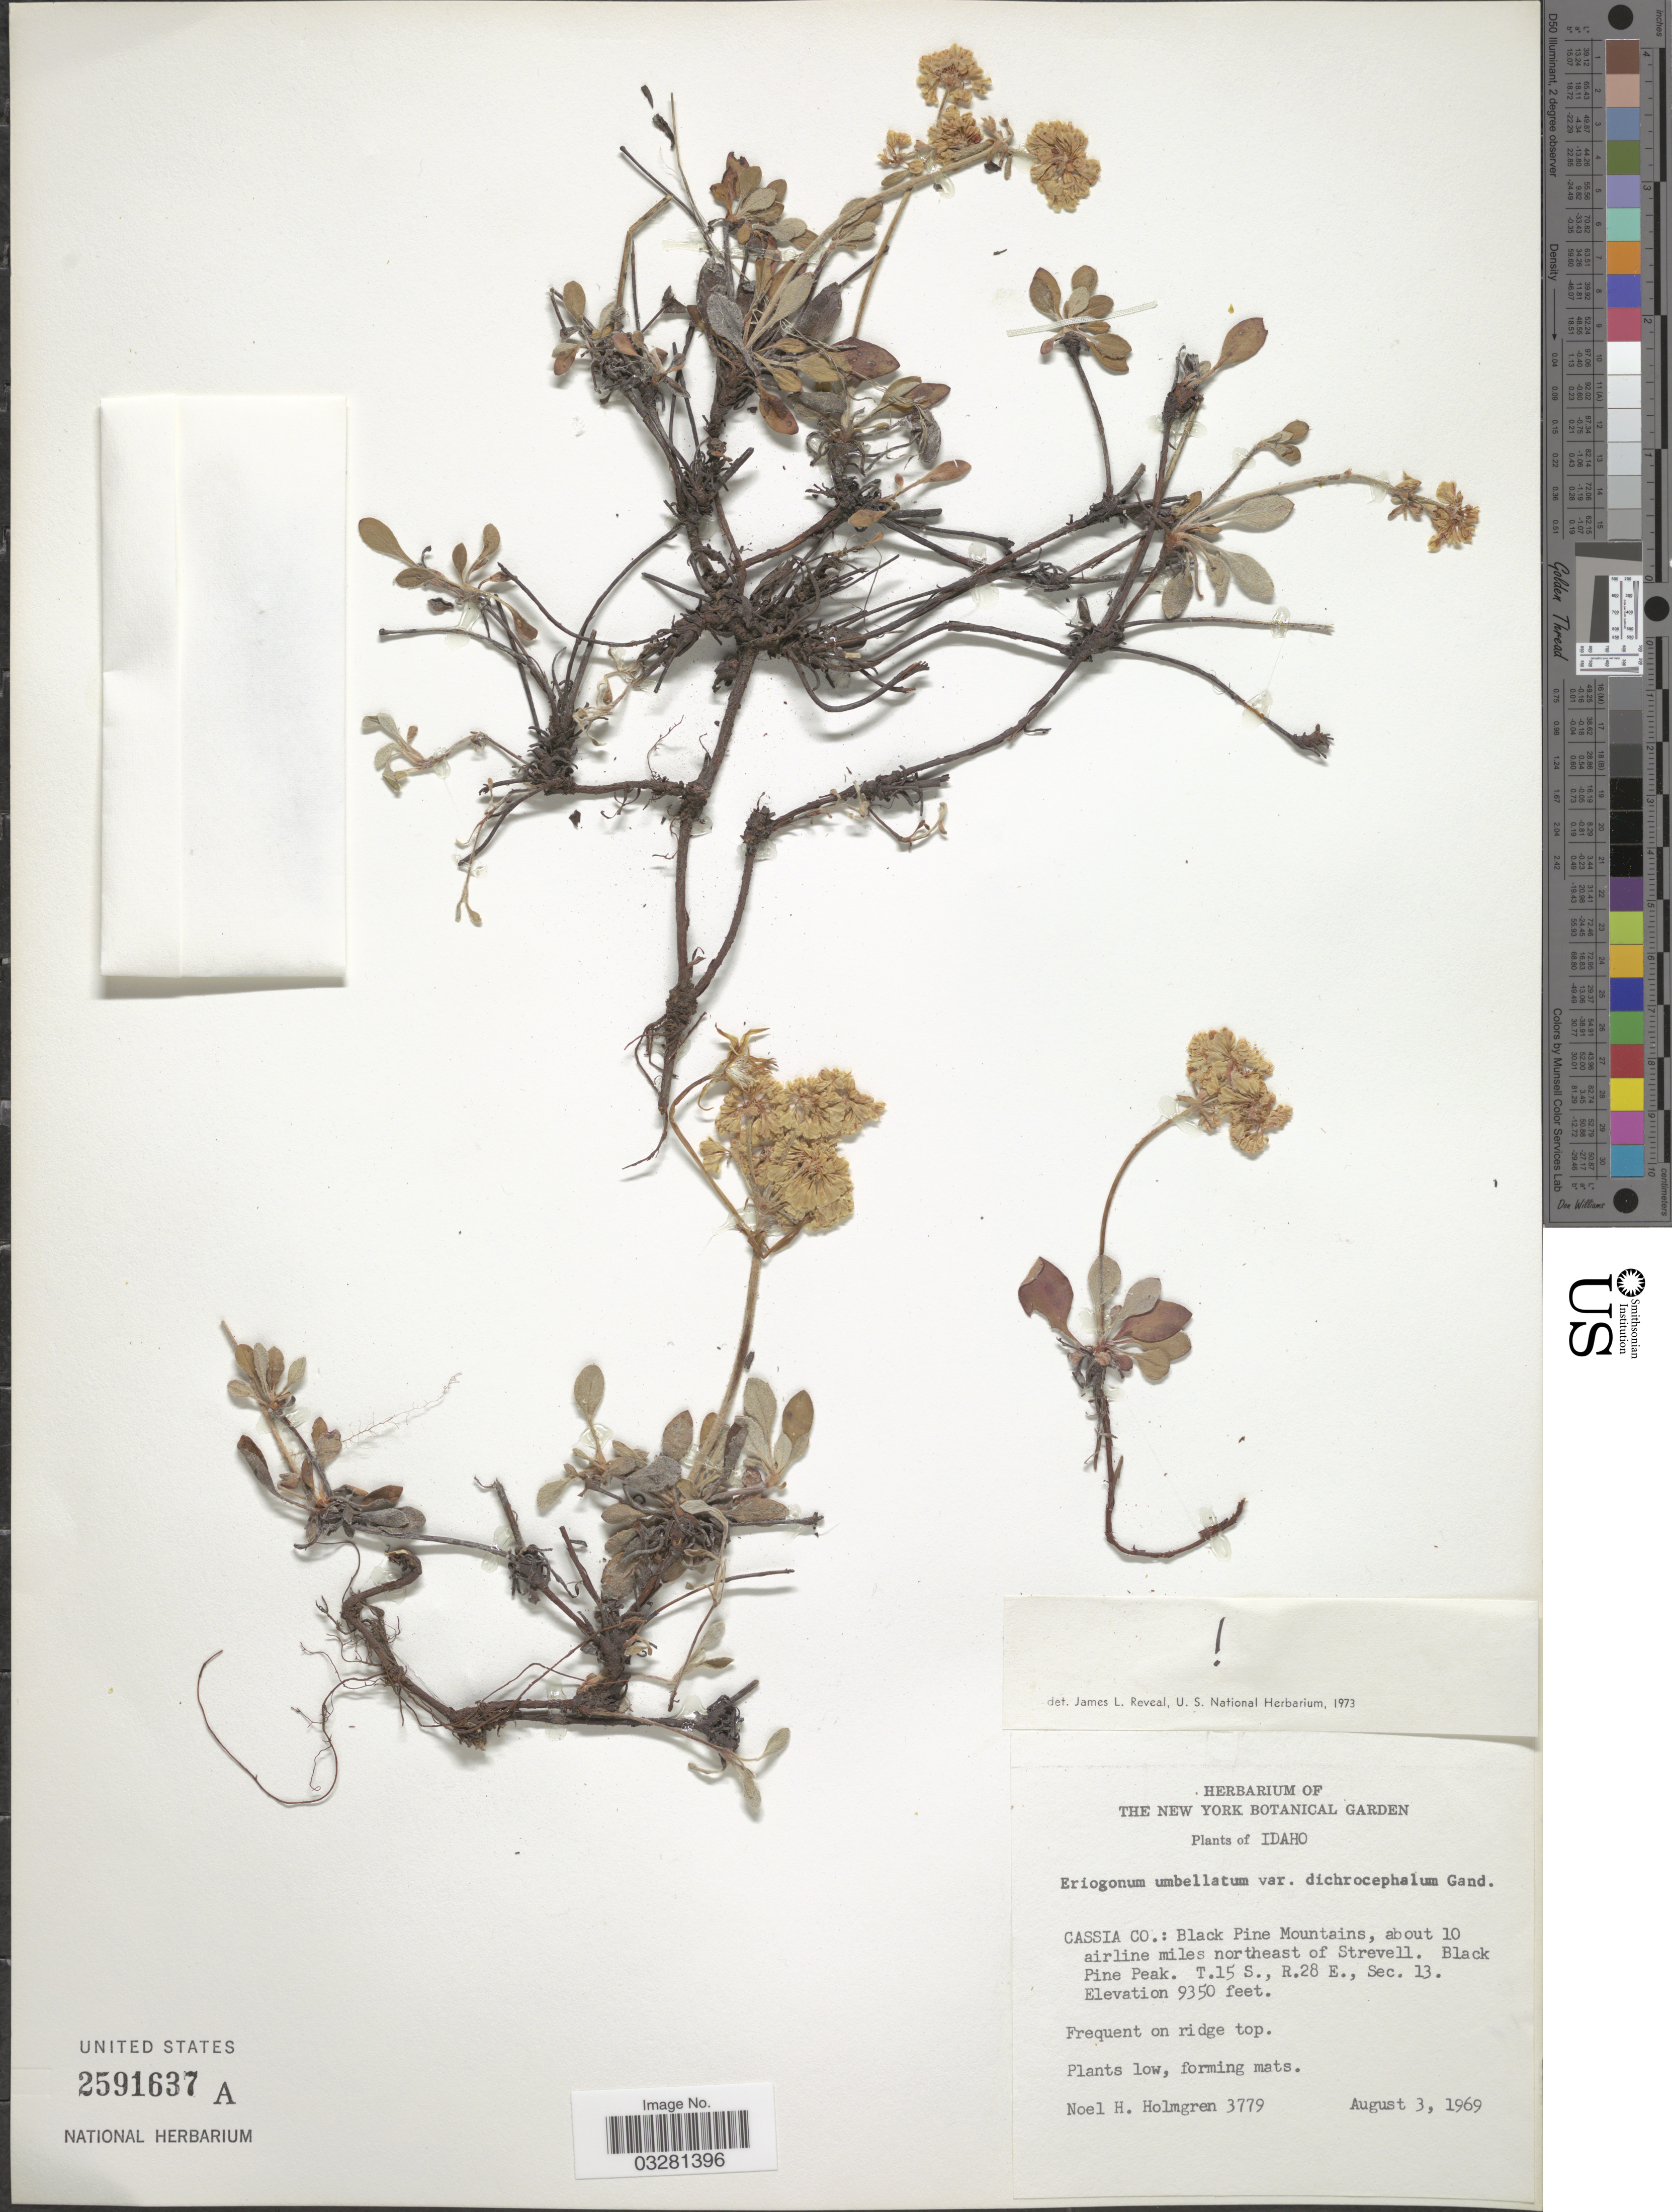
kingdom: Plantae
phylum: Tracheophyta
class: Magnoliopsida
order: Caryophyllales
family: Polygonaceae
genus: Eriogonum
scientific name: Eriogonum umbellatum var. umbellatum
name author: Torr.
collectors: N. H. Holmgren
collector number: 3779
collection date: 1969-08-03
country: United States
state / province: Idaho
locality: Cassia Co.: Black Pine Mountains, about 10 airline miles northeast of Strevell. Black Pine Peak. T.15S., R.28E., Sec. 13.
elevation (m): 2850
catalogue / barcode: US 2591637A